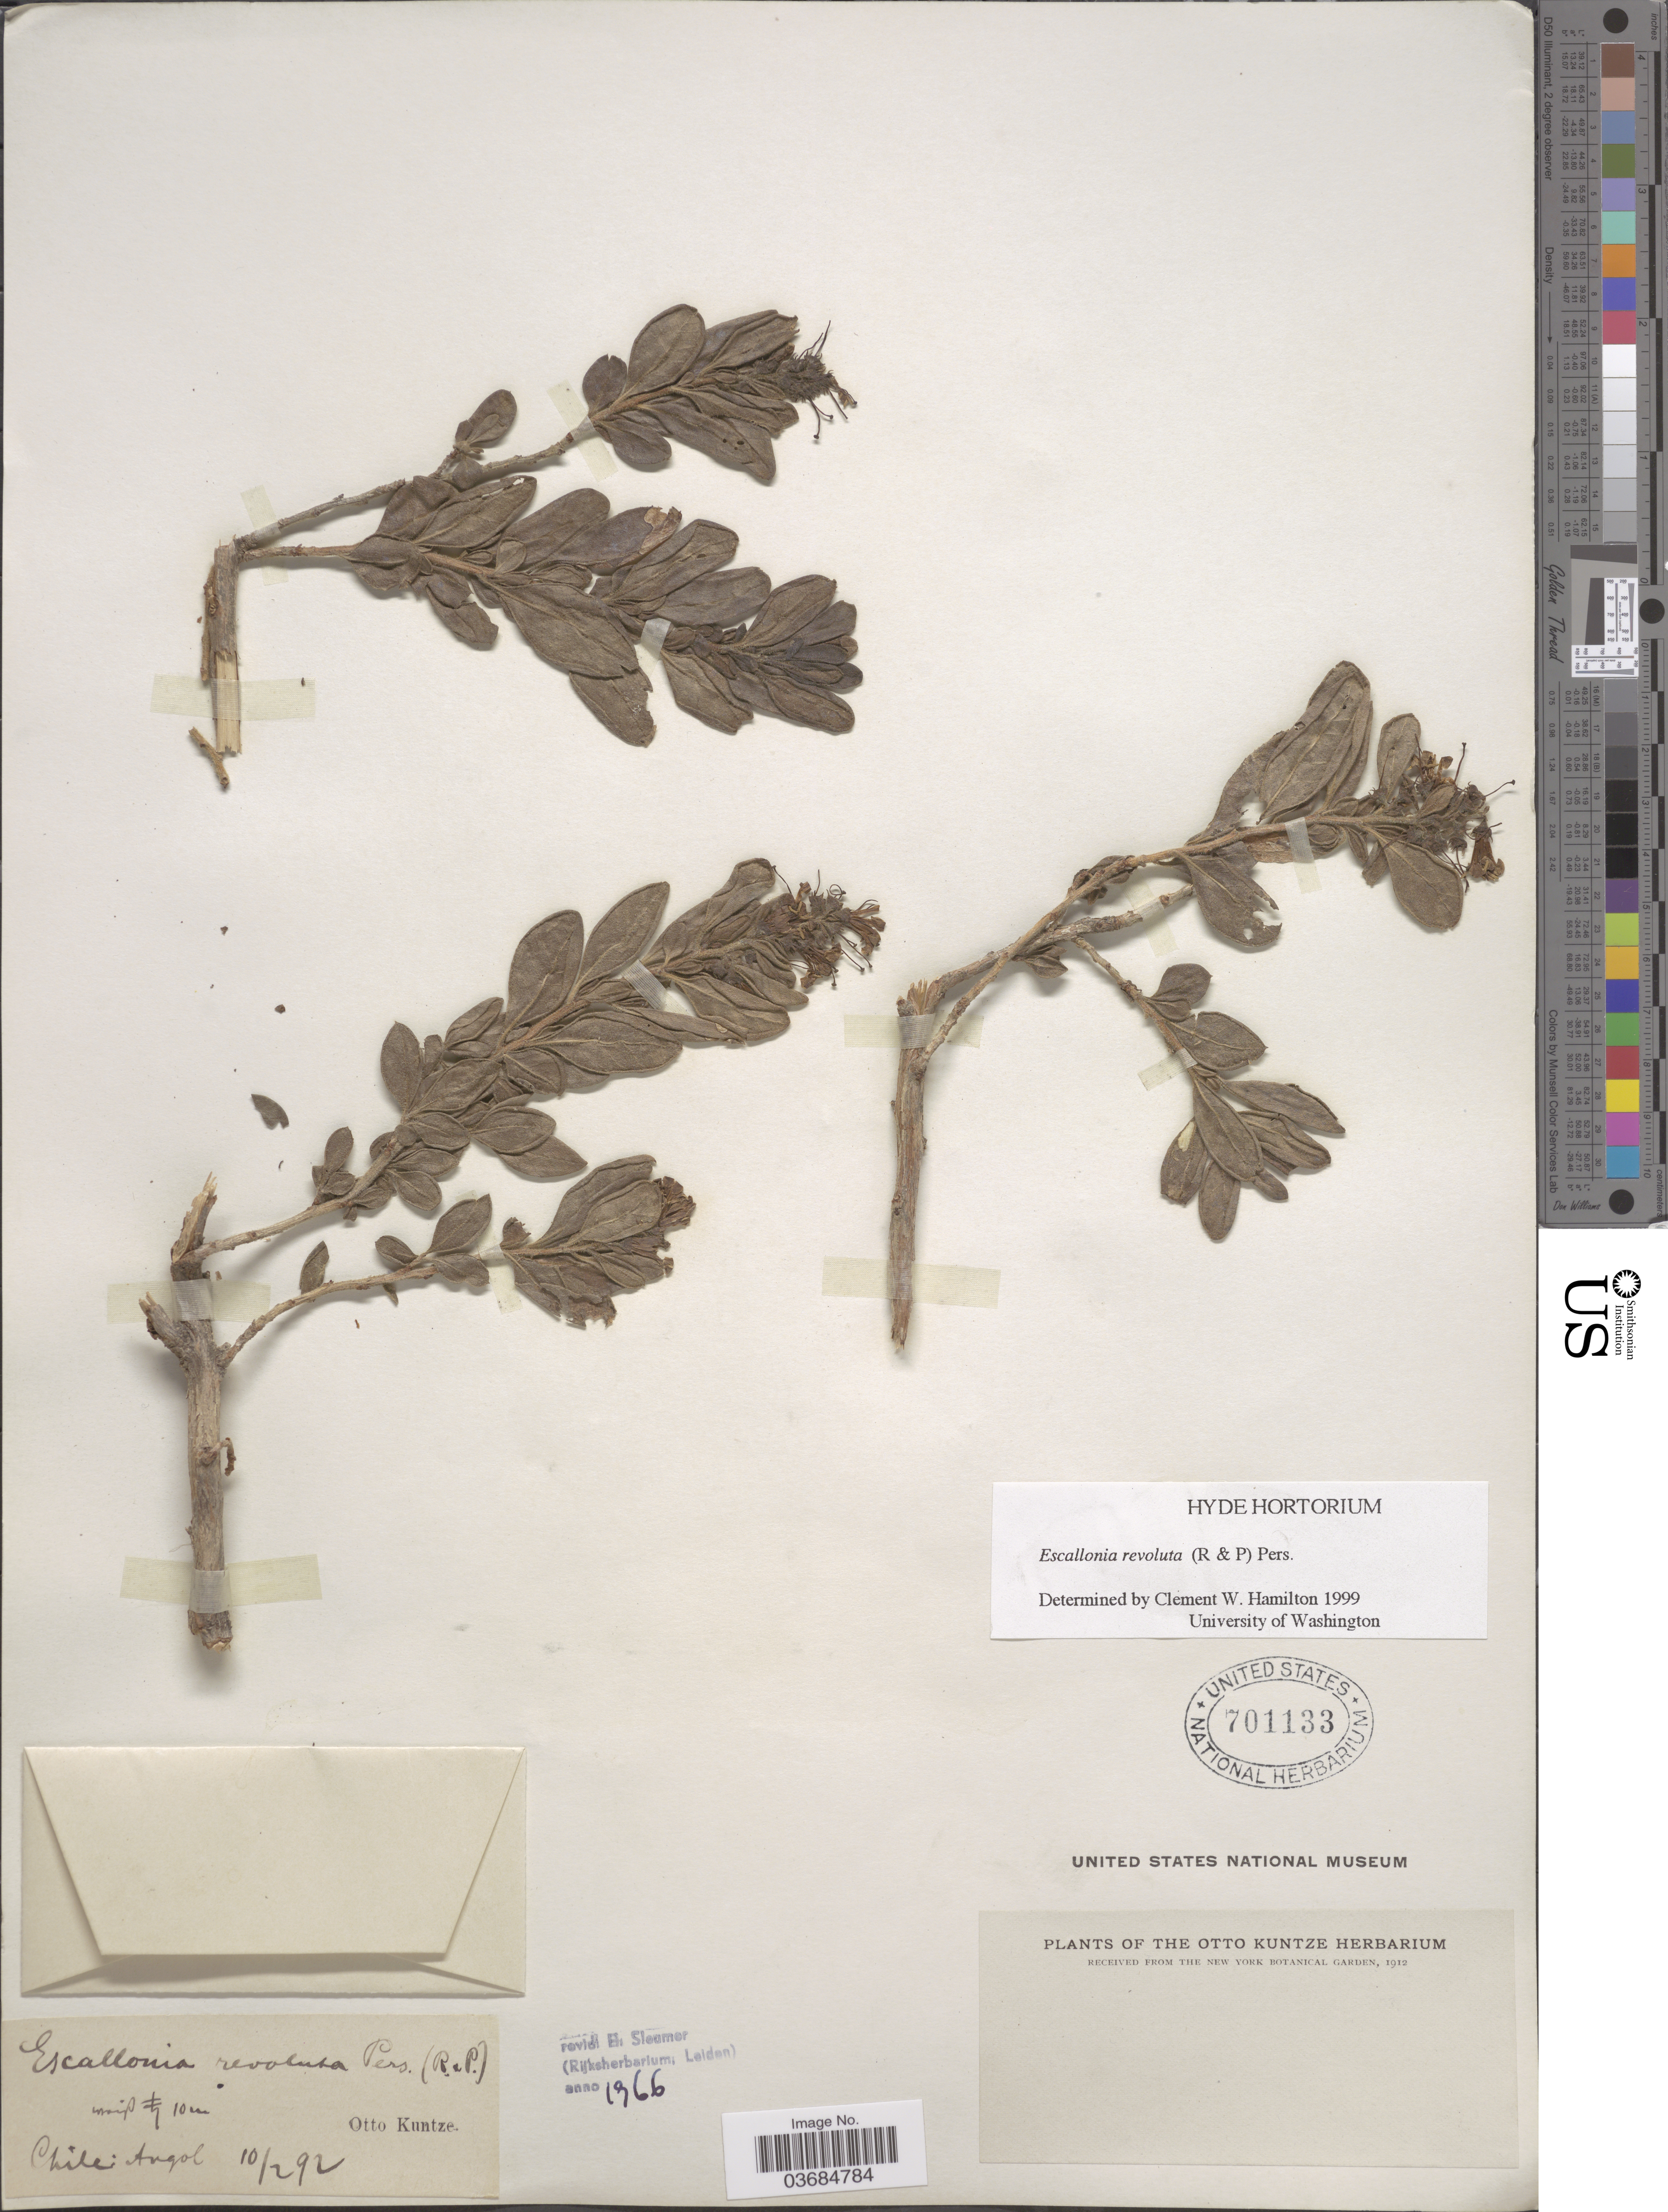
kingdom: Plantae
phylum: Tracheophyta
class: Magnoliopsida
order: Escalloniales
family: Escalloniaceae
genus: Escallonia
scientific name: Escallonia revoluta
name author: (Ruiz & Pav.) Pers.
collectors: C.E.O. Kuntze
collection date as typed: Transcribed d/m/y: 10/2/92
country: Chile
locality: Angol.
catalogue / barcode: US 701133